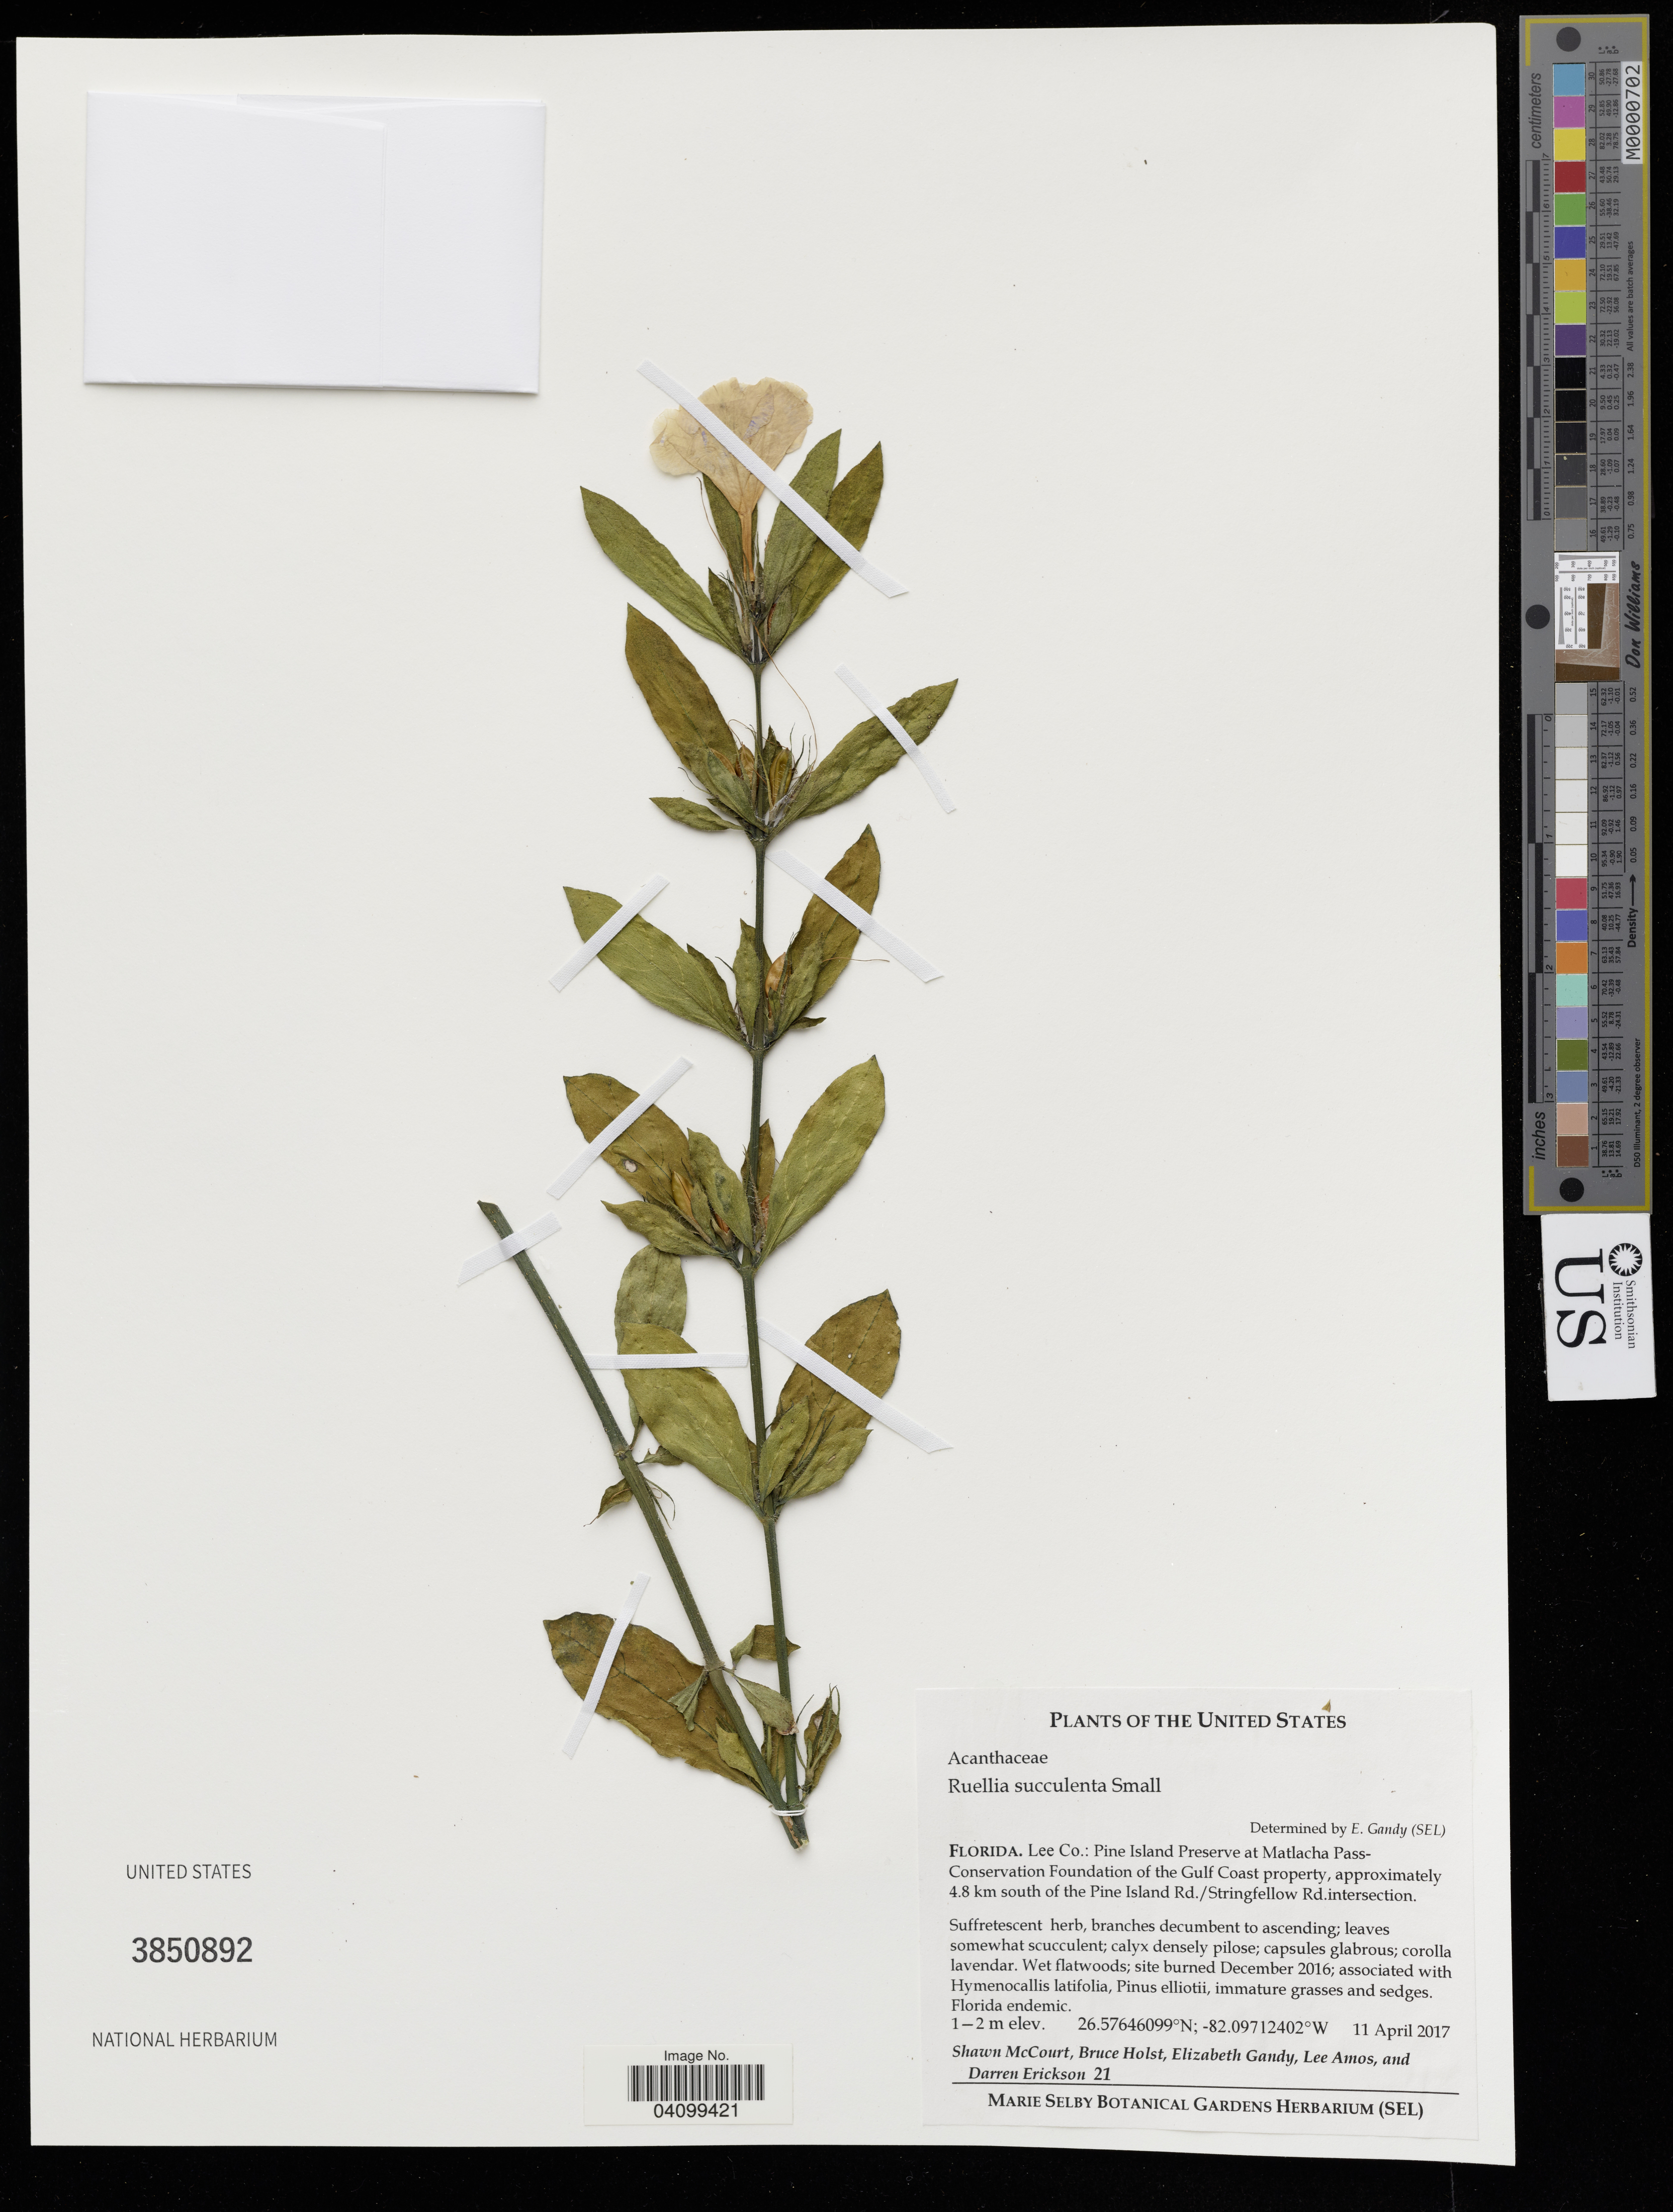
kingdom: Plantae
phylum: Tracheophyta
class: Magnoliopsida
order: Lamiales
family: Acanthaceae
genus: Ruellia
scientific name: Ruellia succulenta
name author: Small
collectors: R. McCourt, B. Holst & L. Amos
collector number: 21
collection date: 2017-04-11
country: United States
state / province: Florida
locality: Lee Co.: Pine Island Preserve at Matlacha Pass Conservation Foundation of the Gulf Coast property, approximately 4.8 km south of the Pine Island Rd./Stringfellow Rd. intersection.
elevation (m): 1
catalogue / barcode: US 3850892